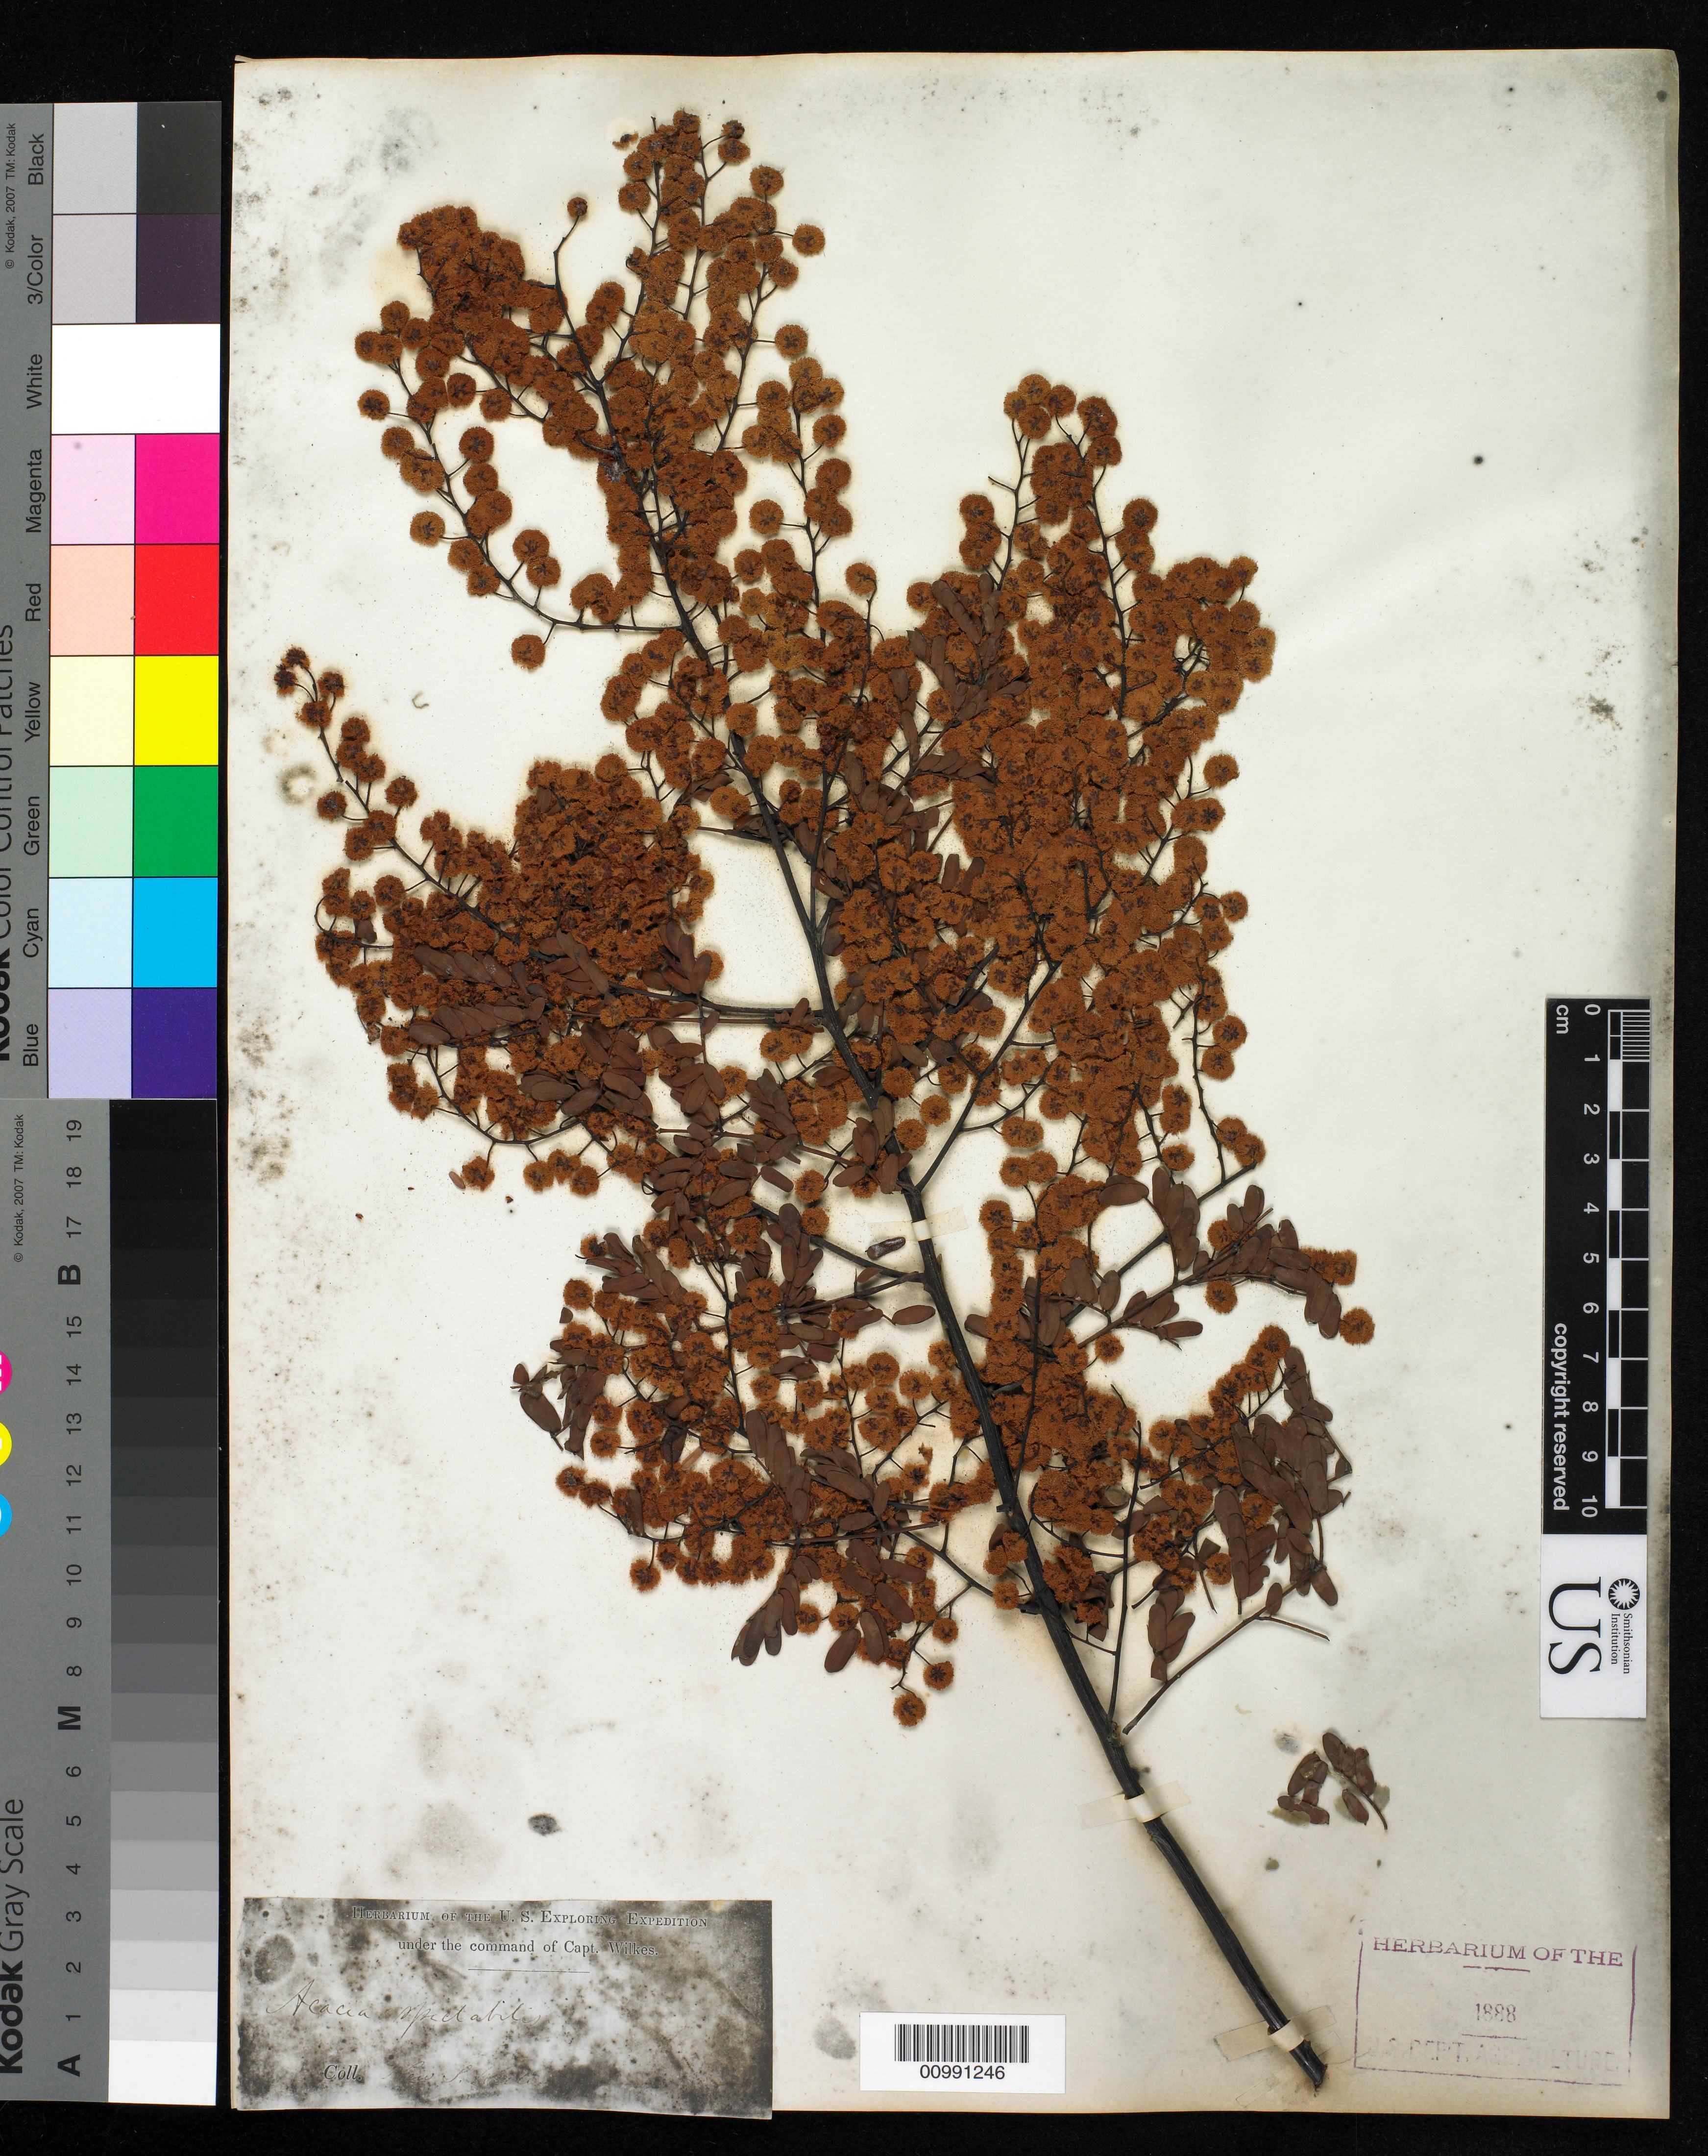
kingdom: Plantae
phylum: Tracheophyta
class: Magnoliopsida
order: Fabales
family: Fabaceae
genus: Acacia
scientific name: Acacia spectabilis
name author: Benth.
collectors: Wilkes Explor. Exped.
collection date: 1838/1842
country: Australia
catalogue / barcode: US 98511